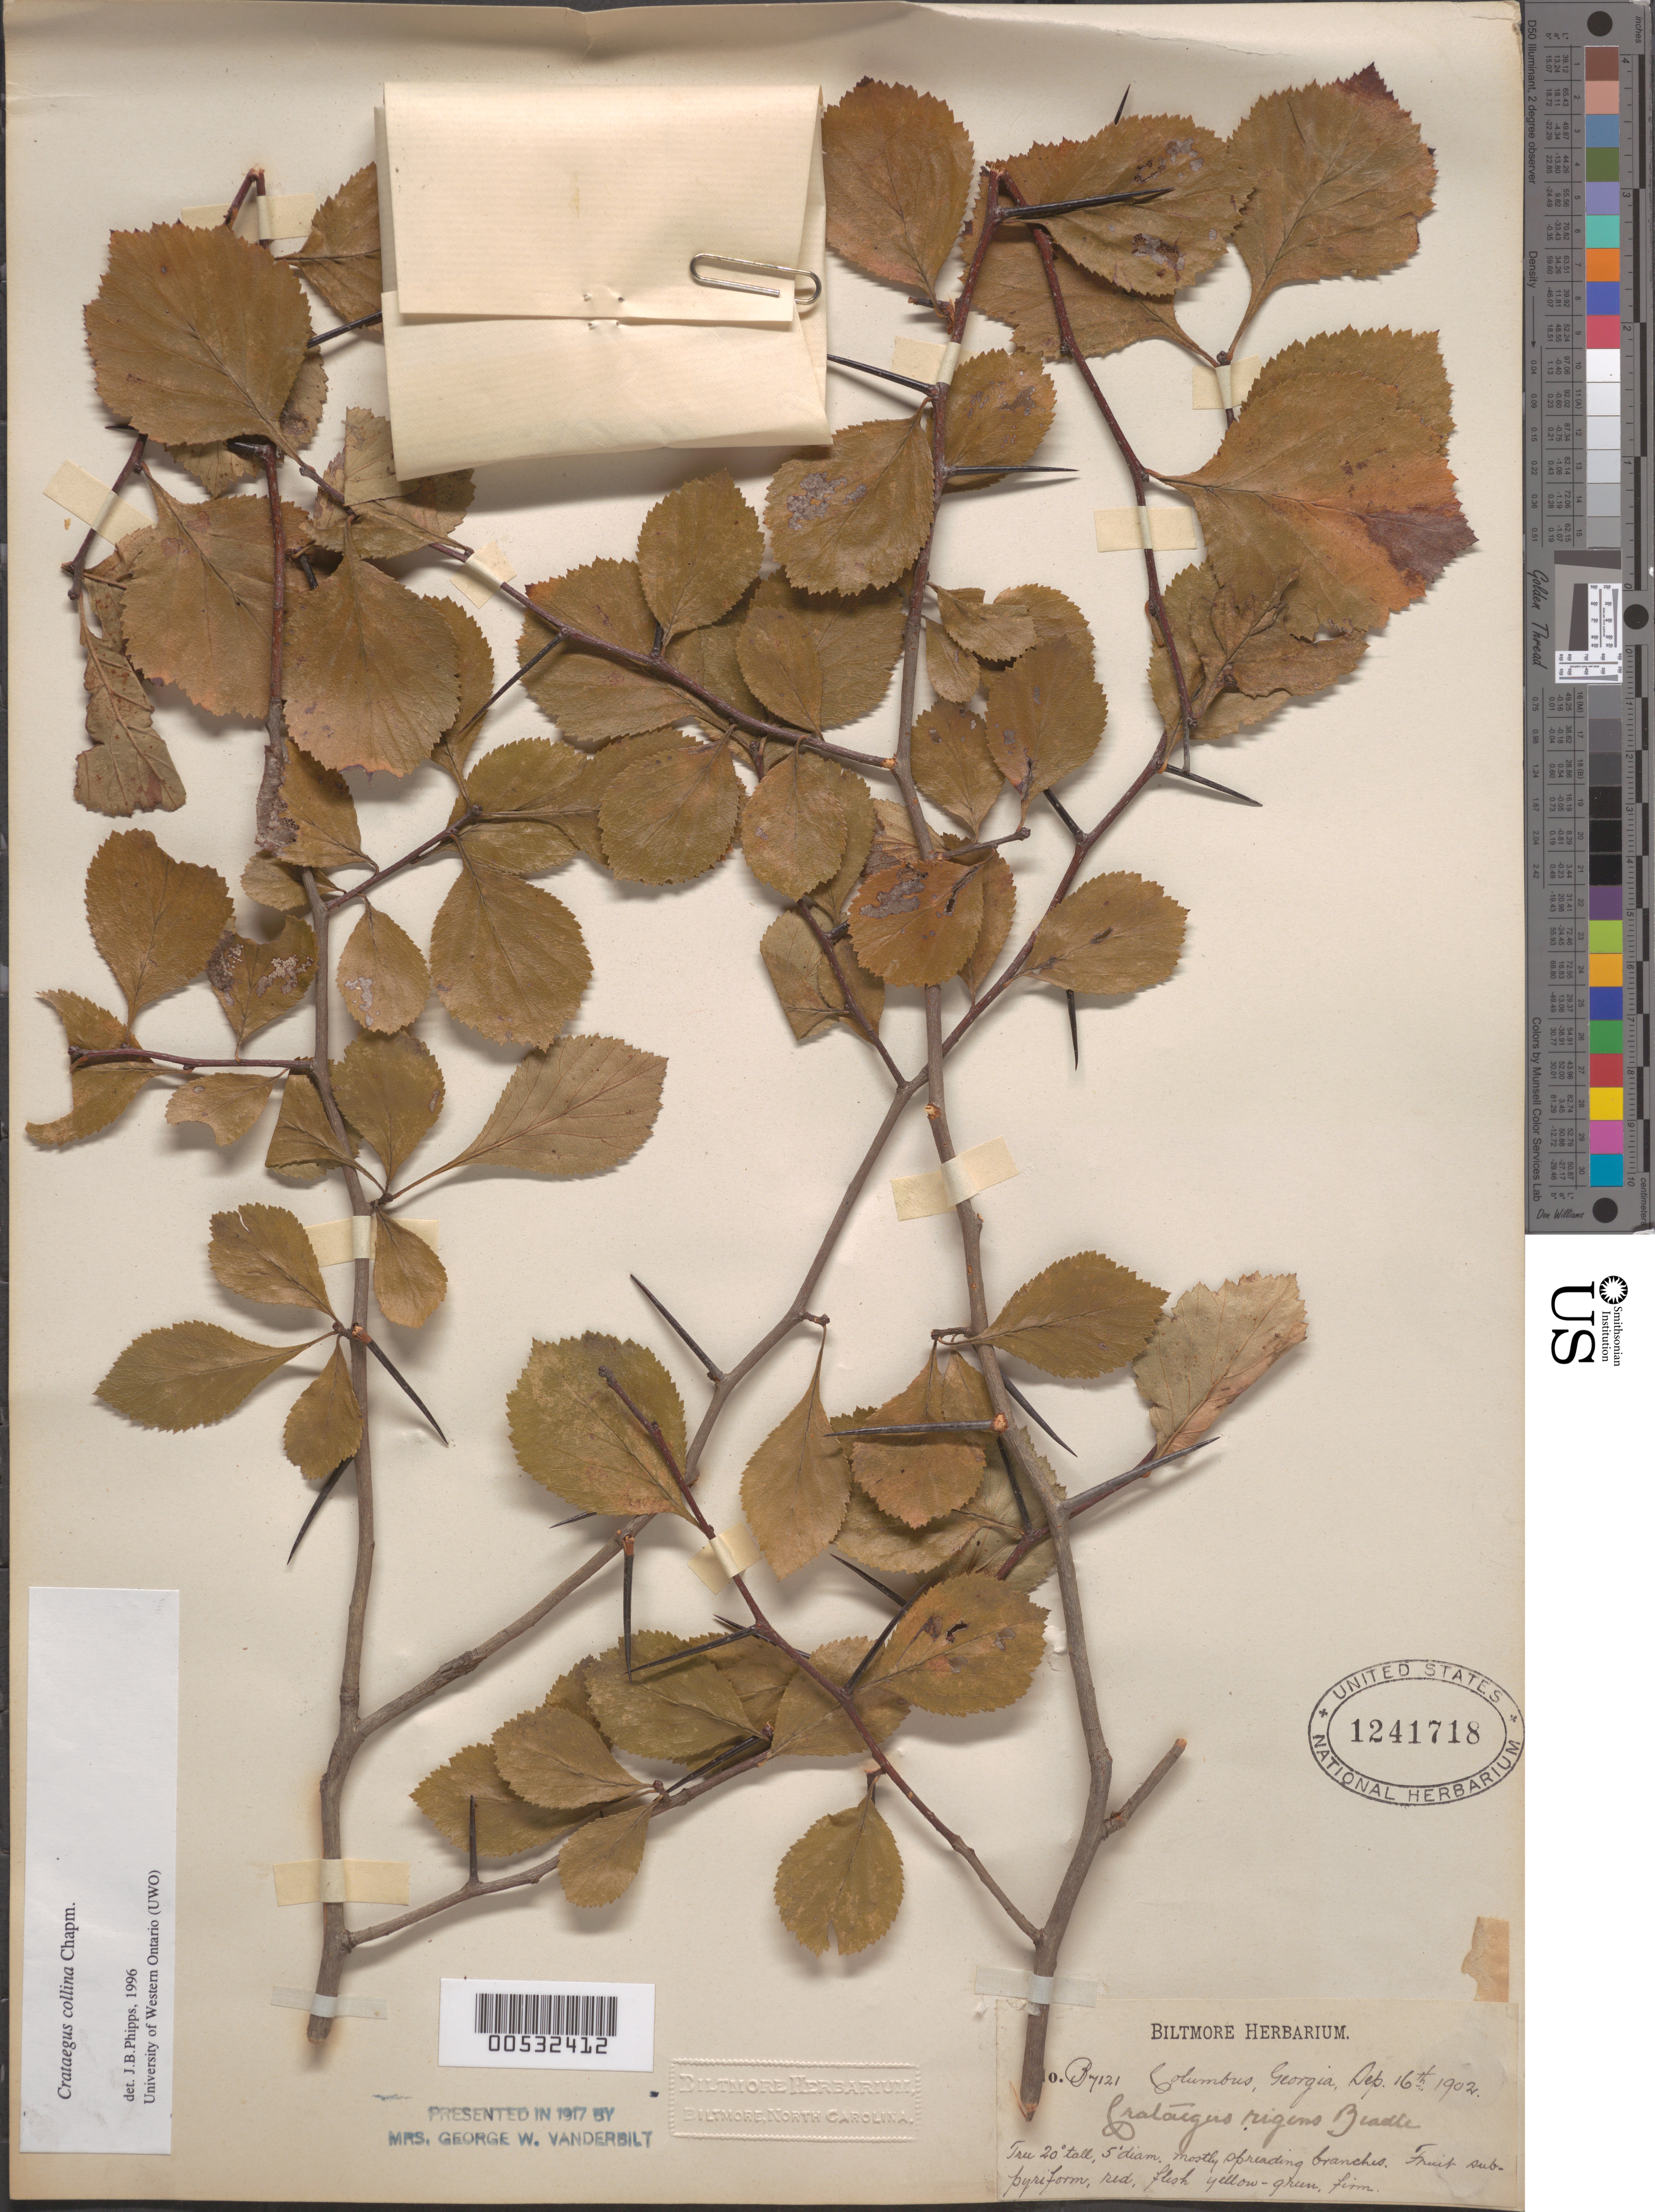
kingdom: Plantae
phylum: Tracheophyta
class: Magnoliopsida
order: Rosales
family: Rosaceae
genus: Crataegus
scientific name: Crataegus collina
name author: Chapm.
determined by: Phipps, James B., (UWO), University of Western Ontario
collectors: ex herb. Biltmore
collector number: B7121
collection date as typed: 16 Sep 1902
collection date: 1902-09-16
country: United States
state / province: Georgia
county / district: Muscogee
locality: Columbus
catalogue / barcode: US 1241718